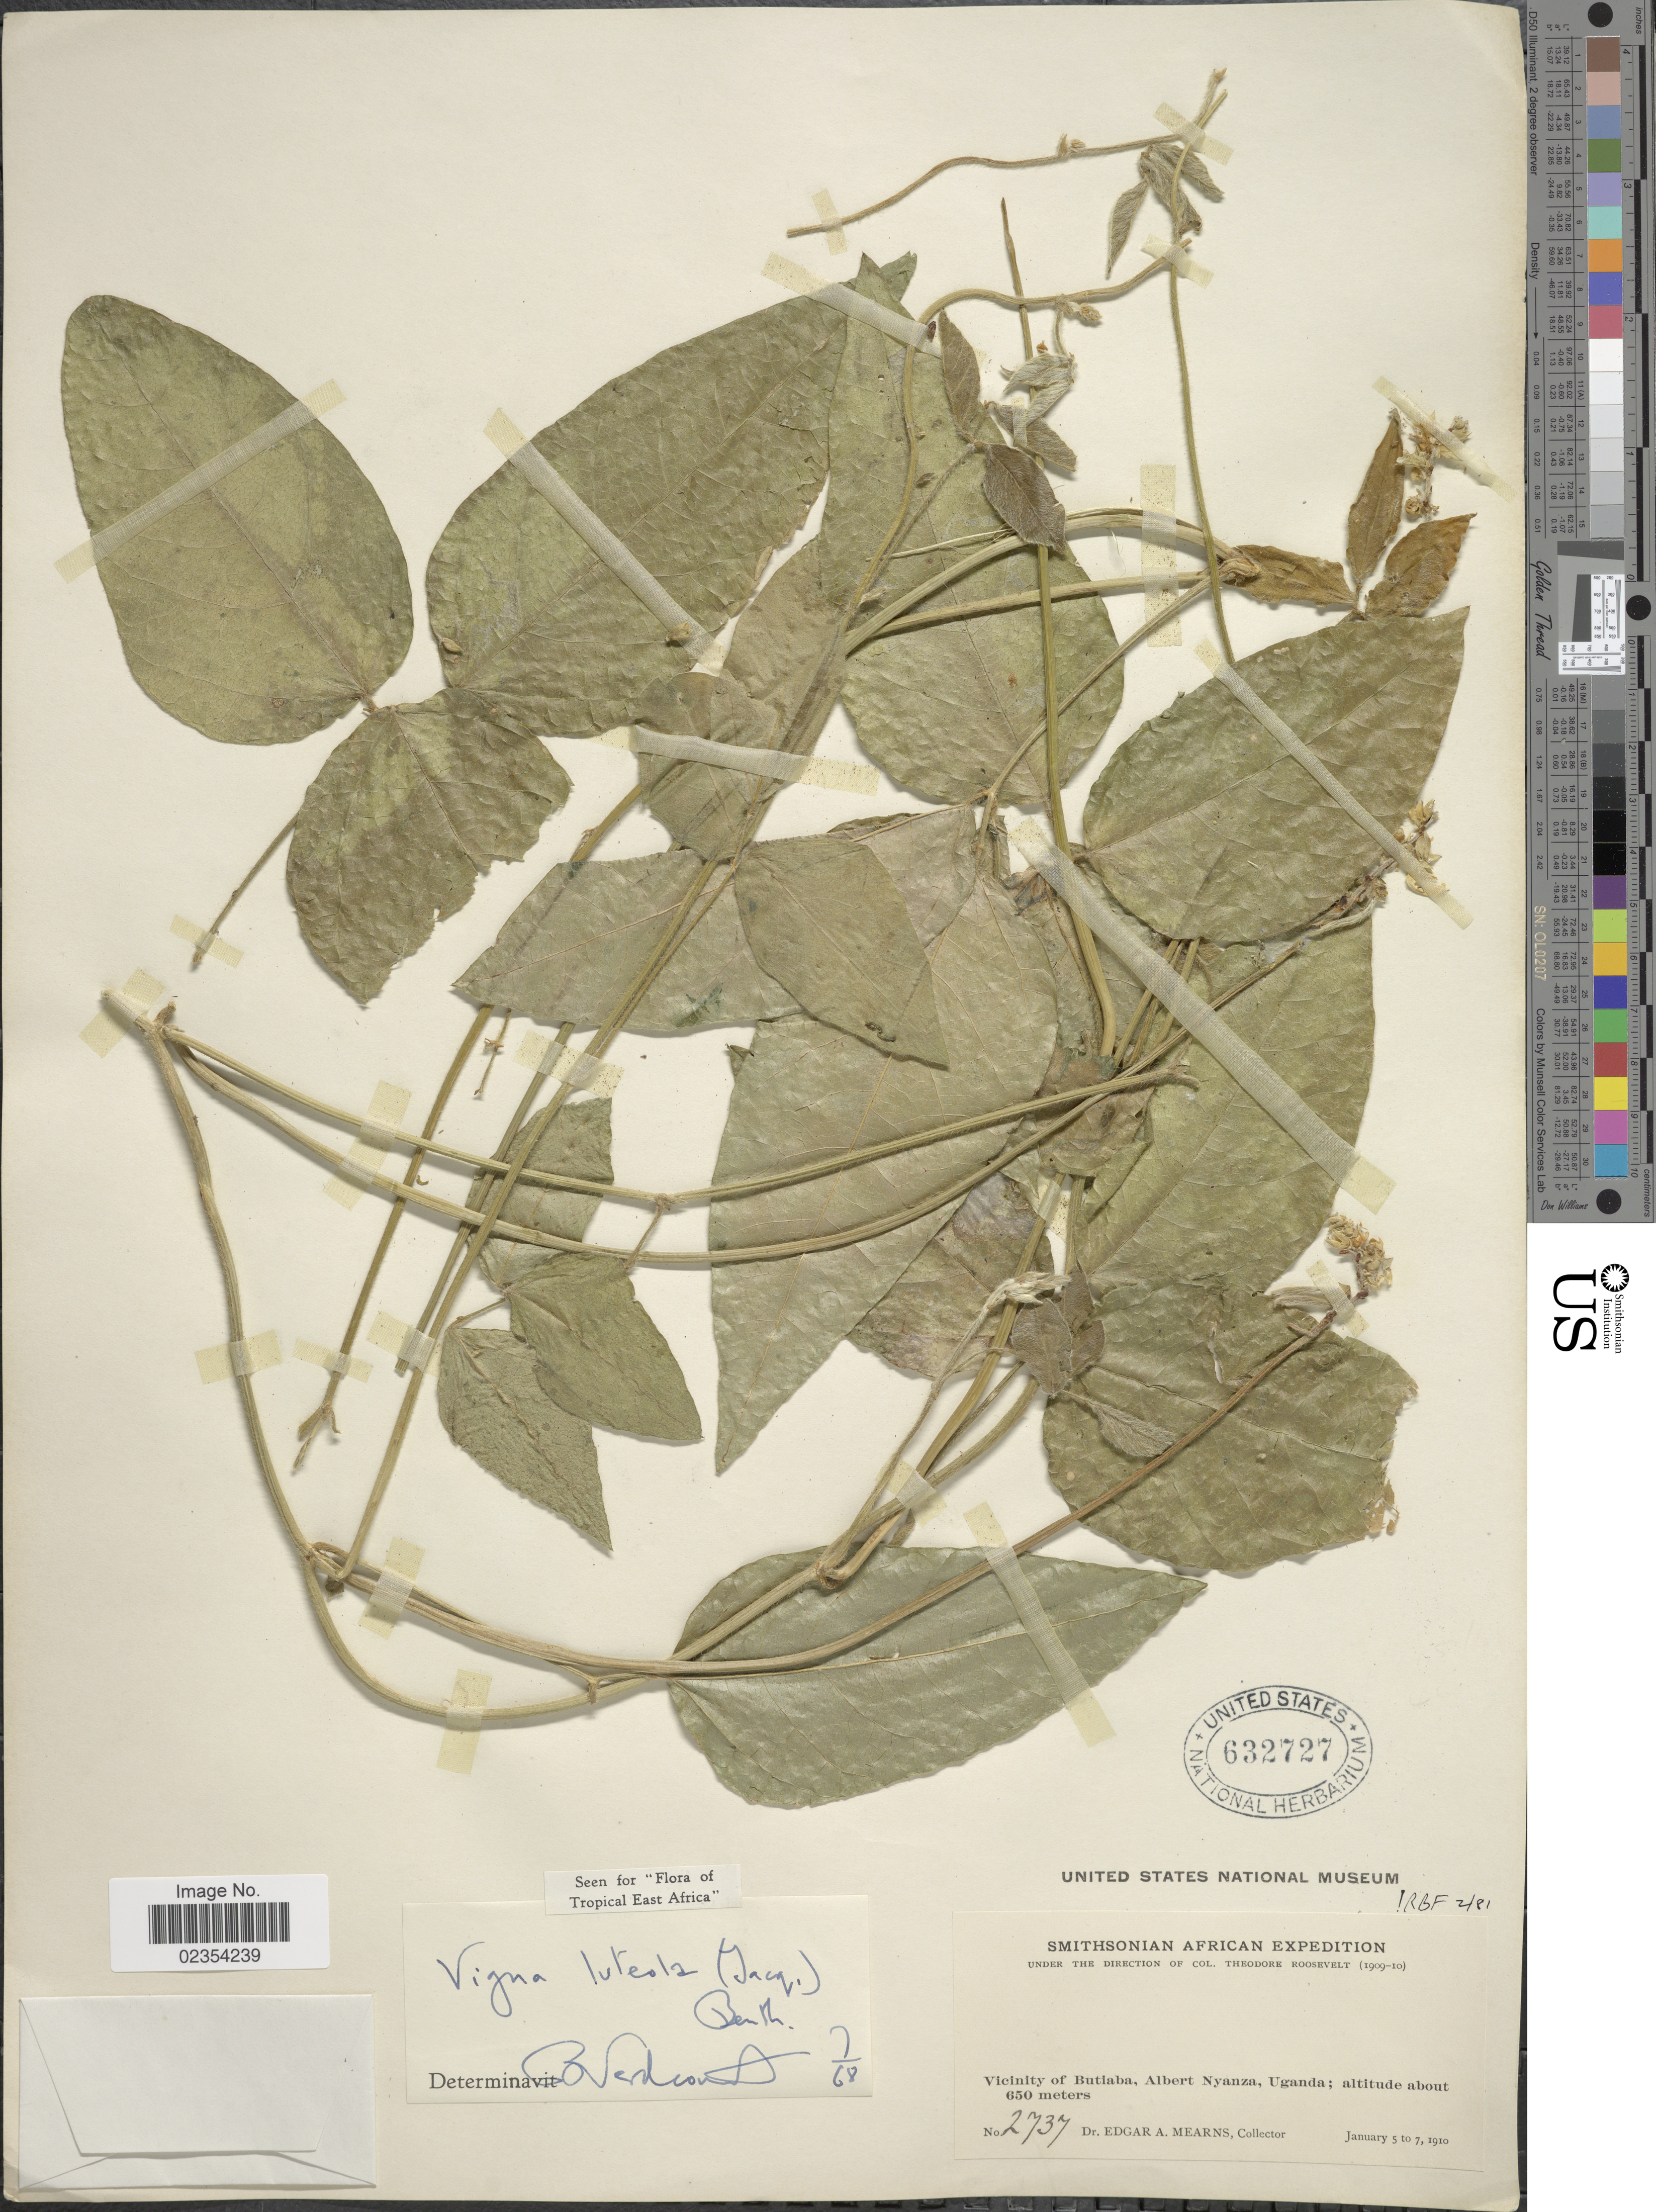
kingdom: Plantae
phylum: Tracheophyta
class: Magnoliopsida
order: Fabales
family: Fabaceae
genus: Vigna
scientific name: Vigna luteola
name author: (Jacq.) Benth.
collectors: E. A. Mearns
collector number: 2737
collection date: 1910-01-05/1910-01-07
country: Uganda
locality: Vicinity of Butiaba, Albert Nyanza.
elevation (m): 650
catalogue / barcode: US 632727